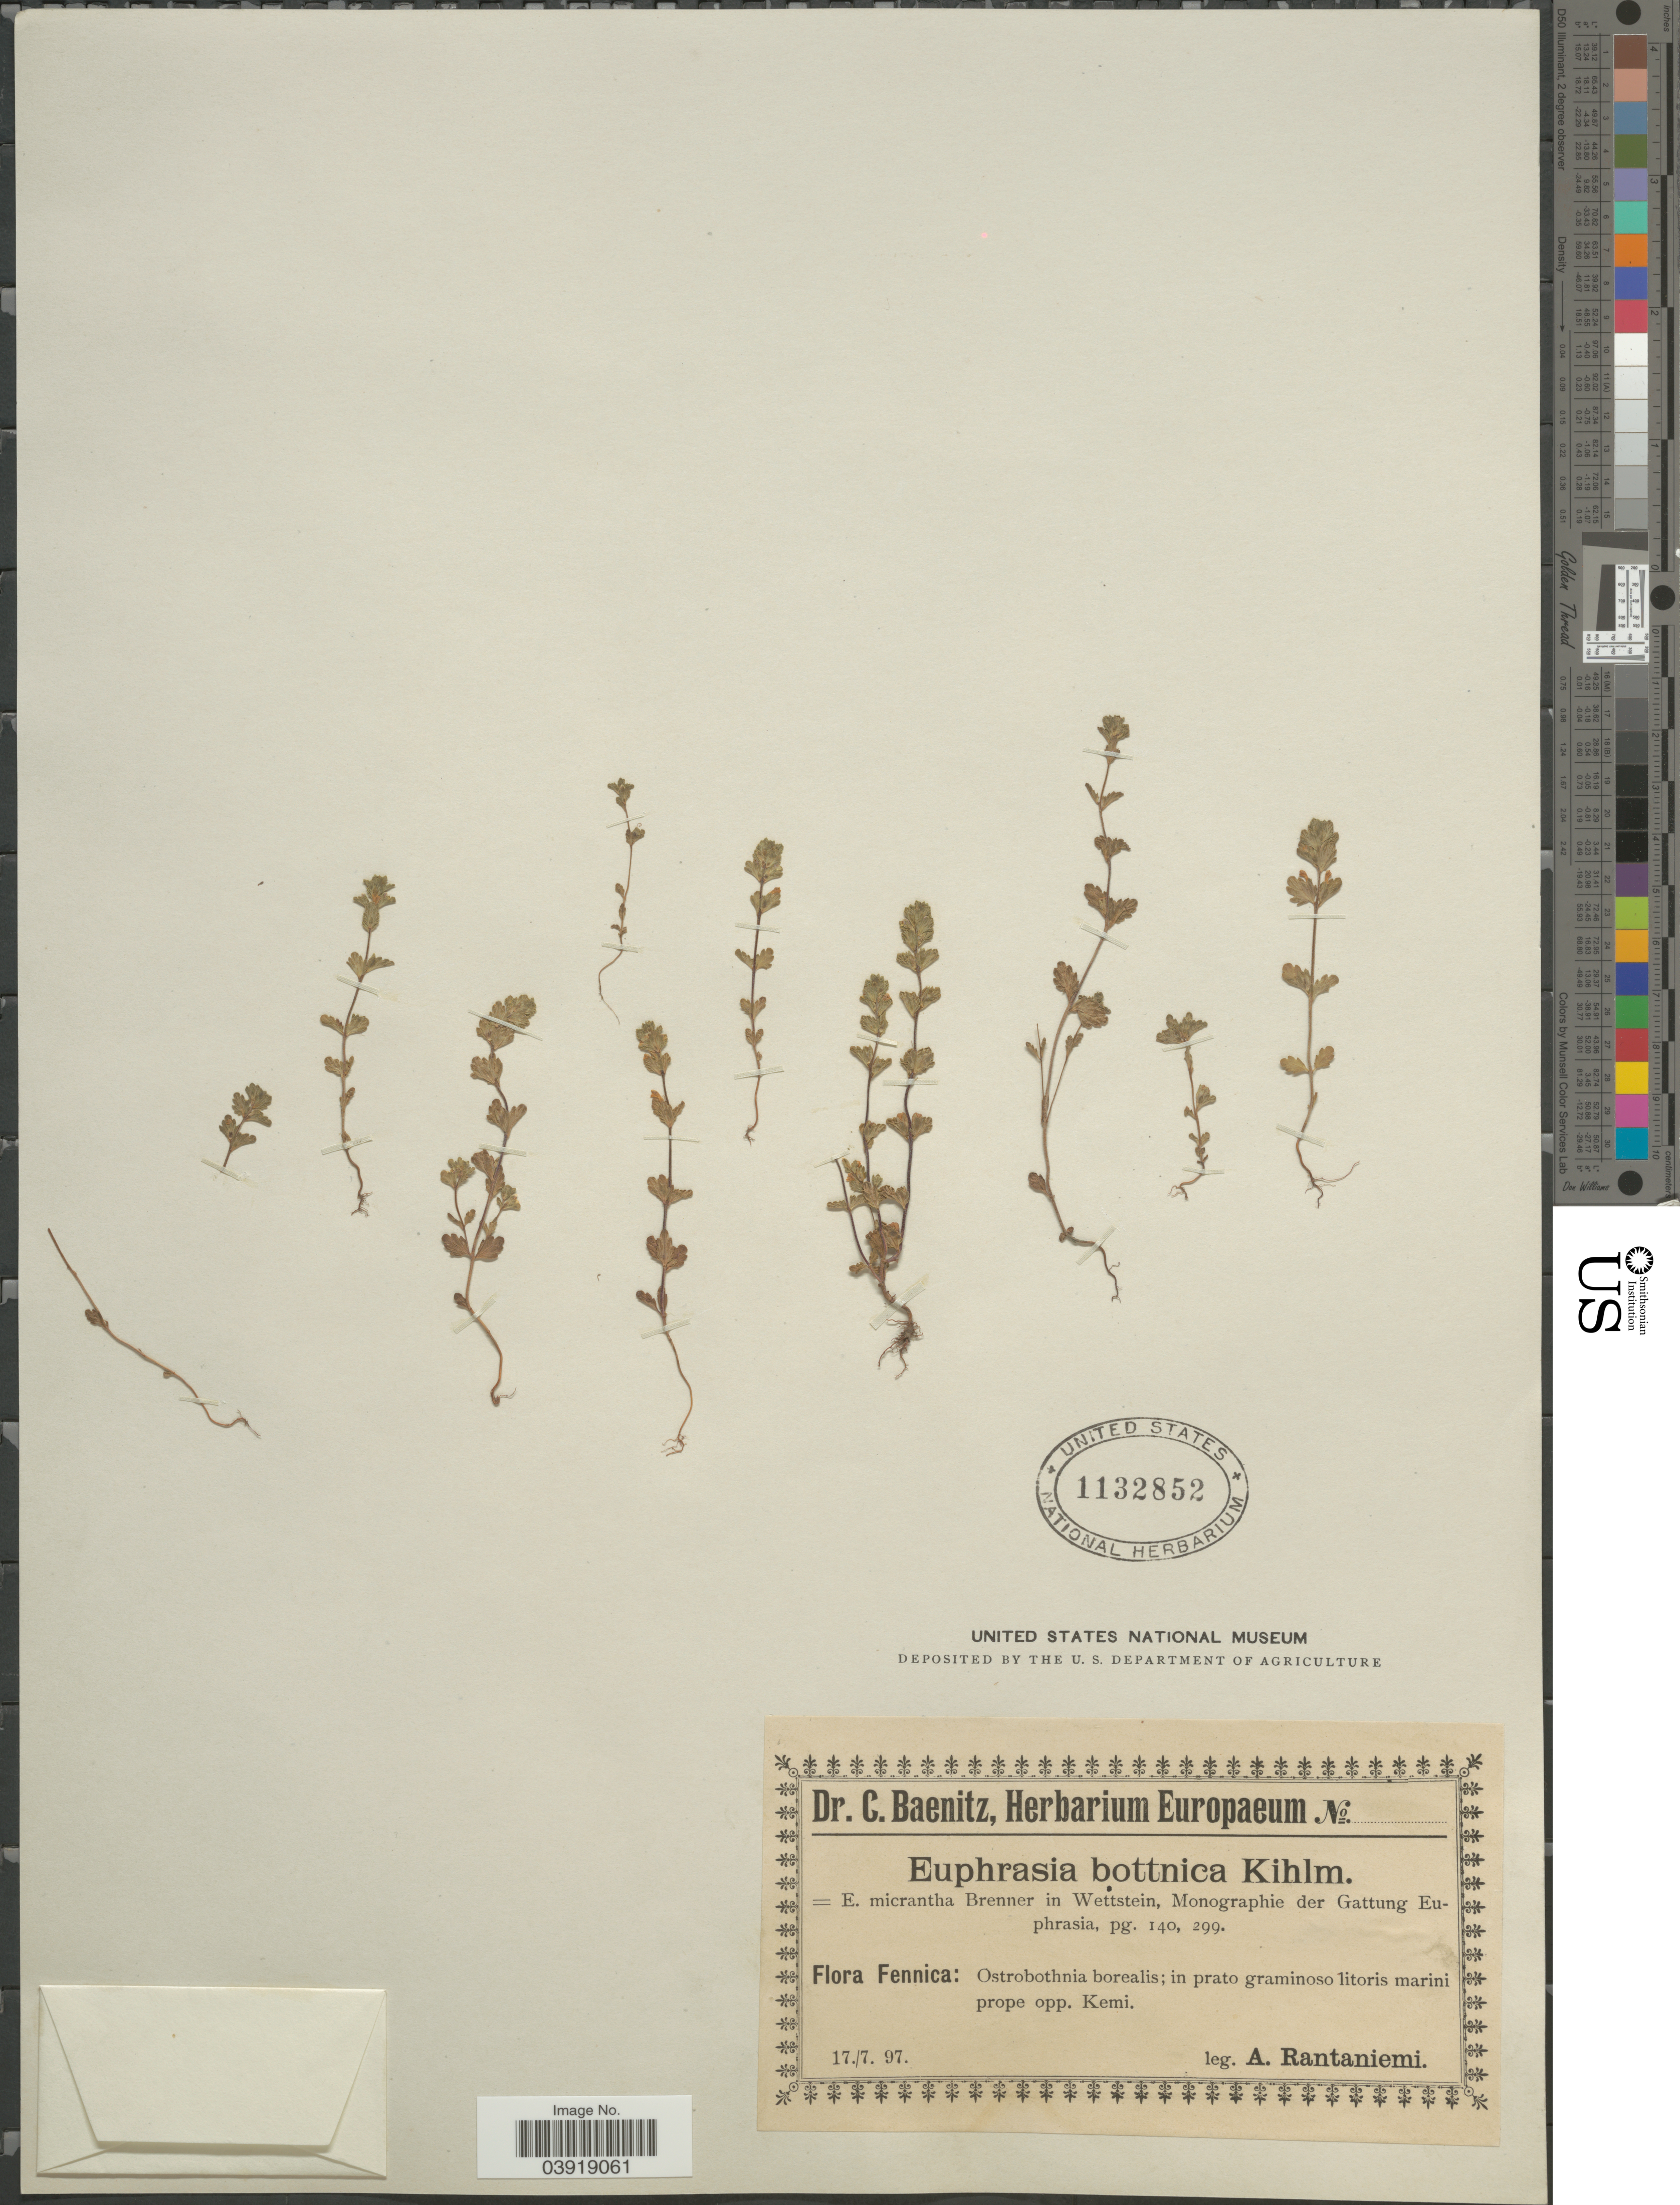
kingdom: Plantae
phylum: Tracheophyta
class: Magnoliopsida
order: Lamiales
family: Orobanchaceae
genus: Euphrasia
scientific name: Euphrasia bottnica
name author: Kihlm.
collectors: A. Rantaniemi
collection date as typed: Transcribed d/m/y: 17/7/97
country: Finland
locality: Fennica: Ostrobothnia borealis; in prato graminoso litoris marini prope opp. Kemi.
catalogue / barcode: US 1132852